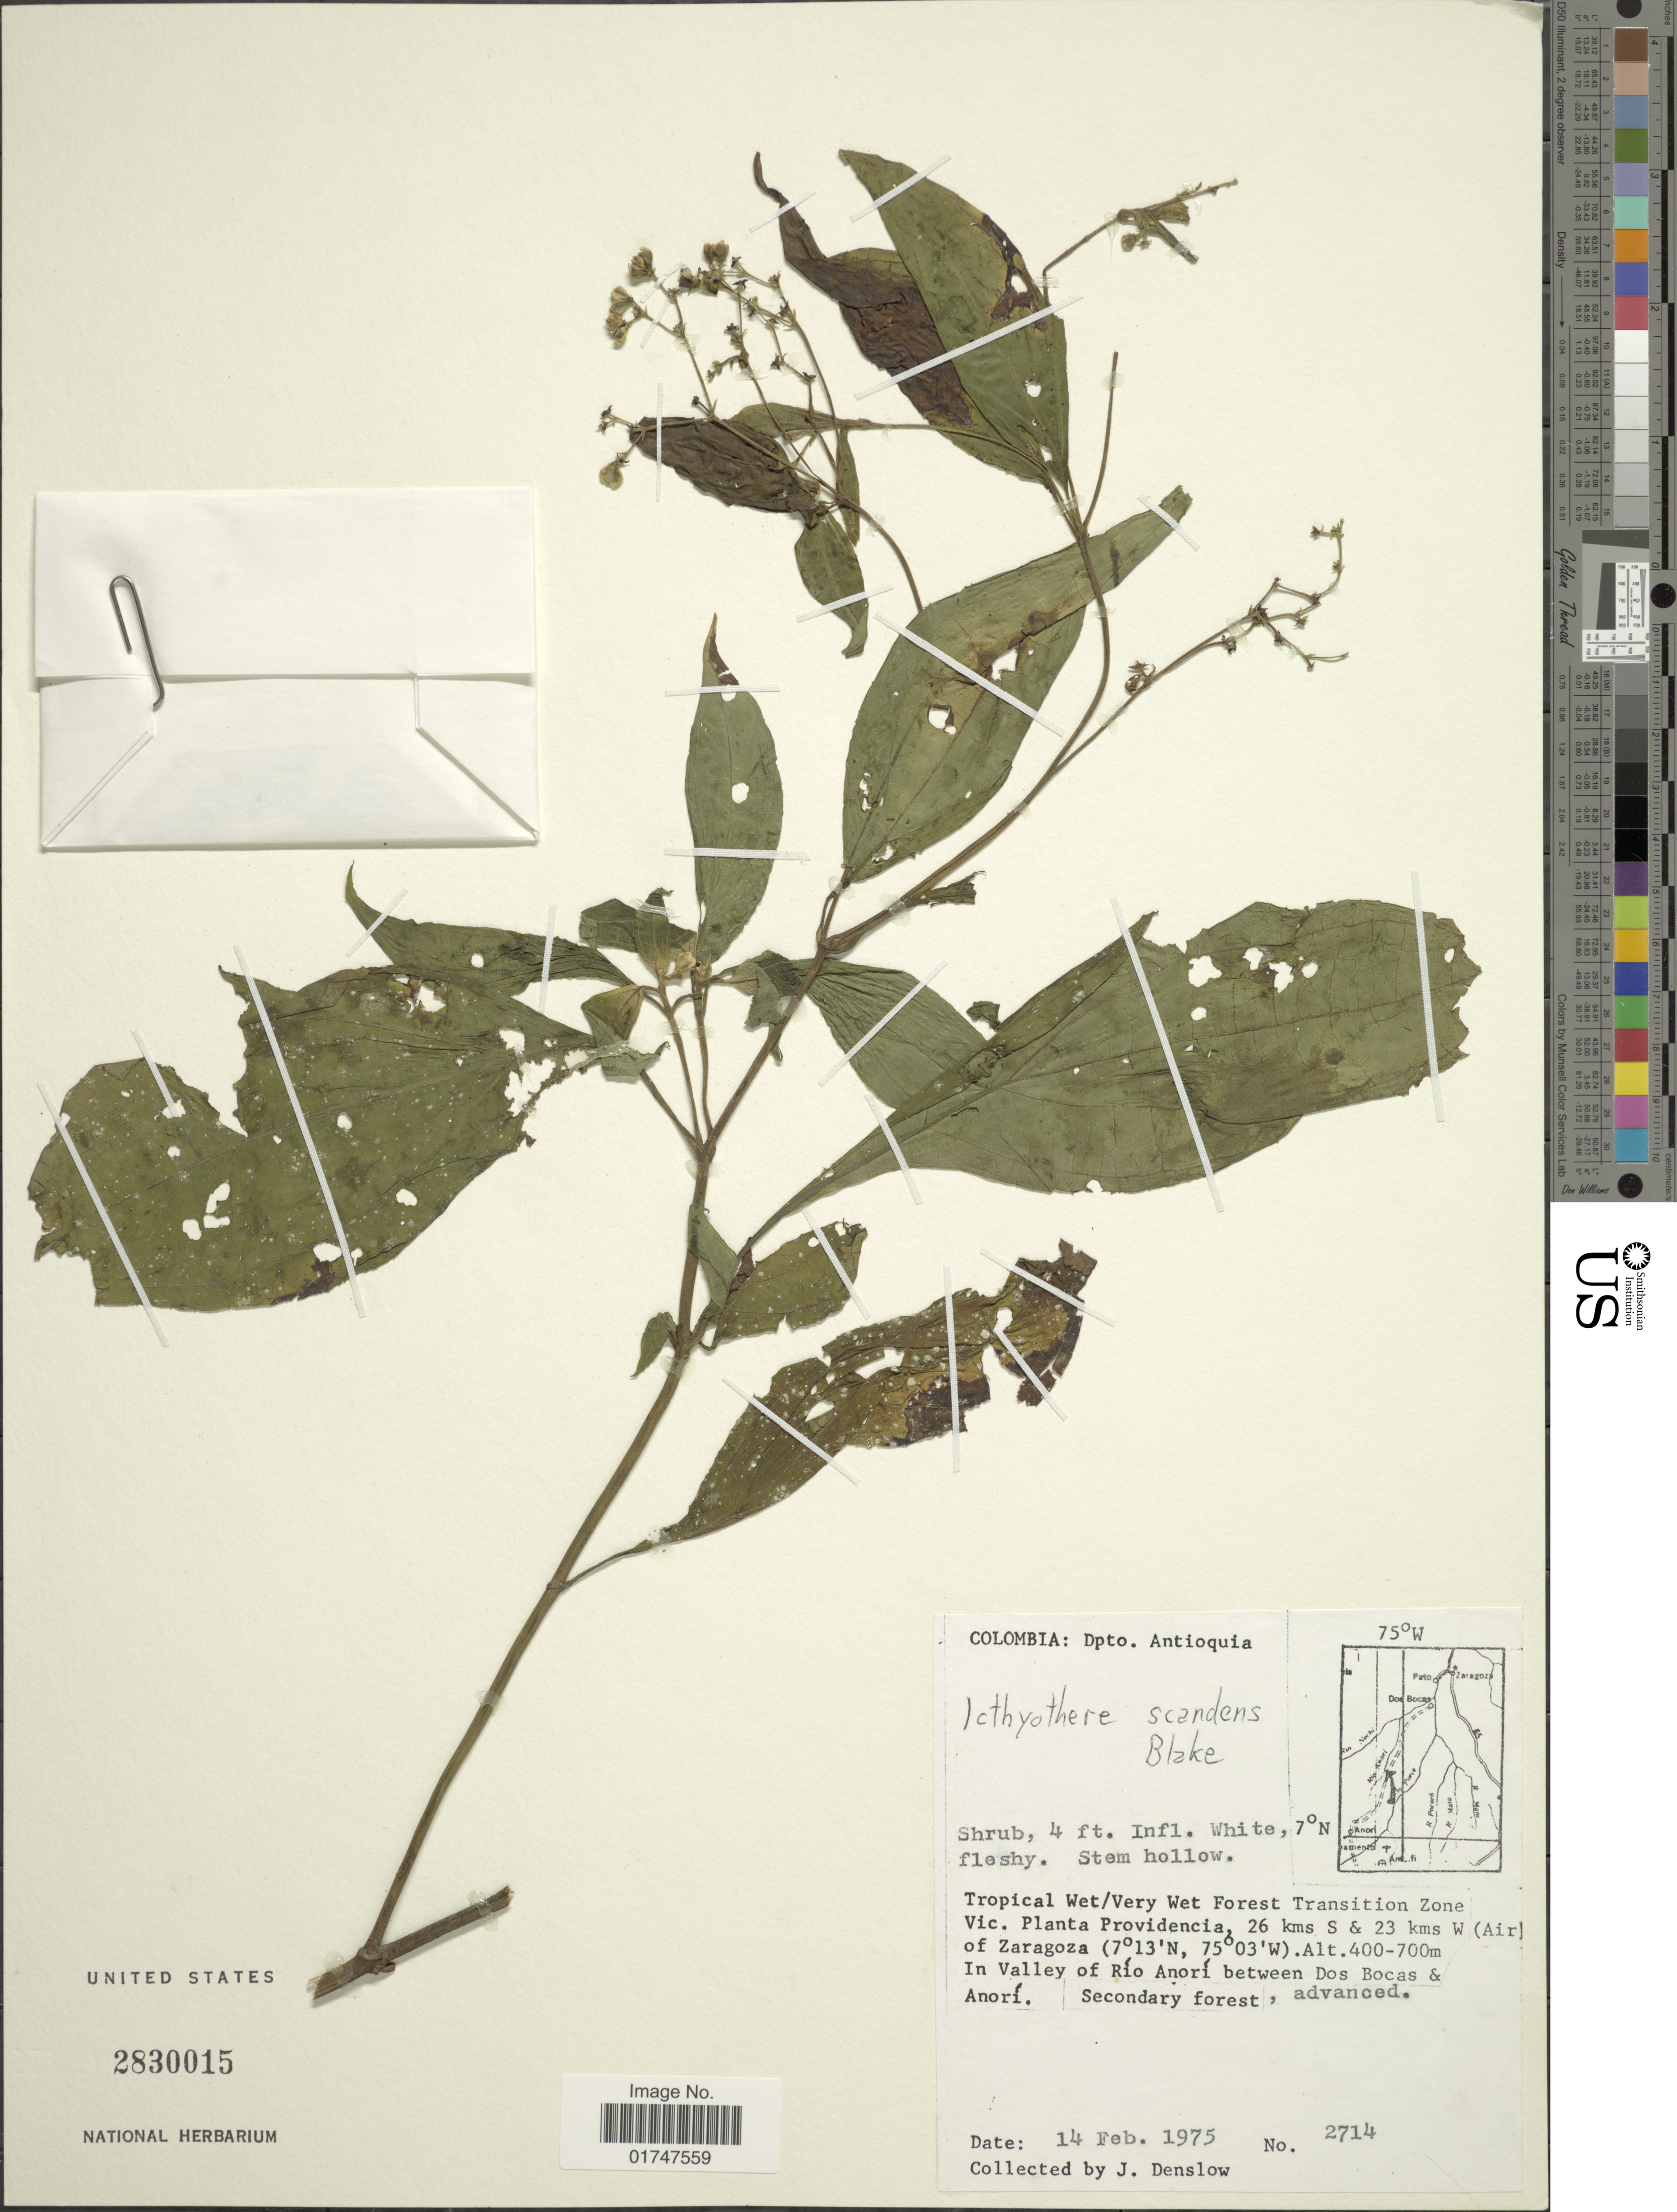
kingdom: Plantae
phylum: Tracheophyta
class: Magnoliopsida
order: Asterales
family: Asteraceae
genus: Ichthyothere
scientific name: Ichthyothere scandens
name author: S.F. Blake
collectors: J. Denslow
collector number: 2714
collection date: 1975-02-14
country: Colombia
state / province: Antioquia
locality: Colombia: Dpto. Antioquia. Tropical Wet/Very Wet Forest Transition Zone. Vic. Planta Providencia, 26 kms S & 23 kms W (Air) of Zaragoza. In Valley of Río Anorí between Dos Bocas & Anorí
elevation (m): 400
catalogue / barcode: US 2830015